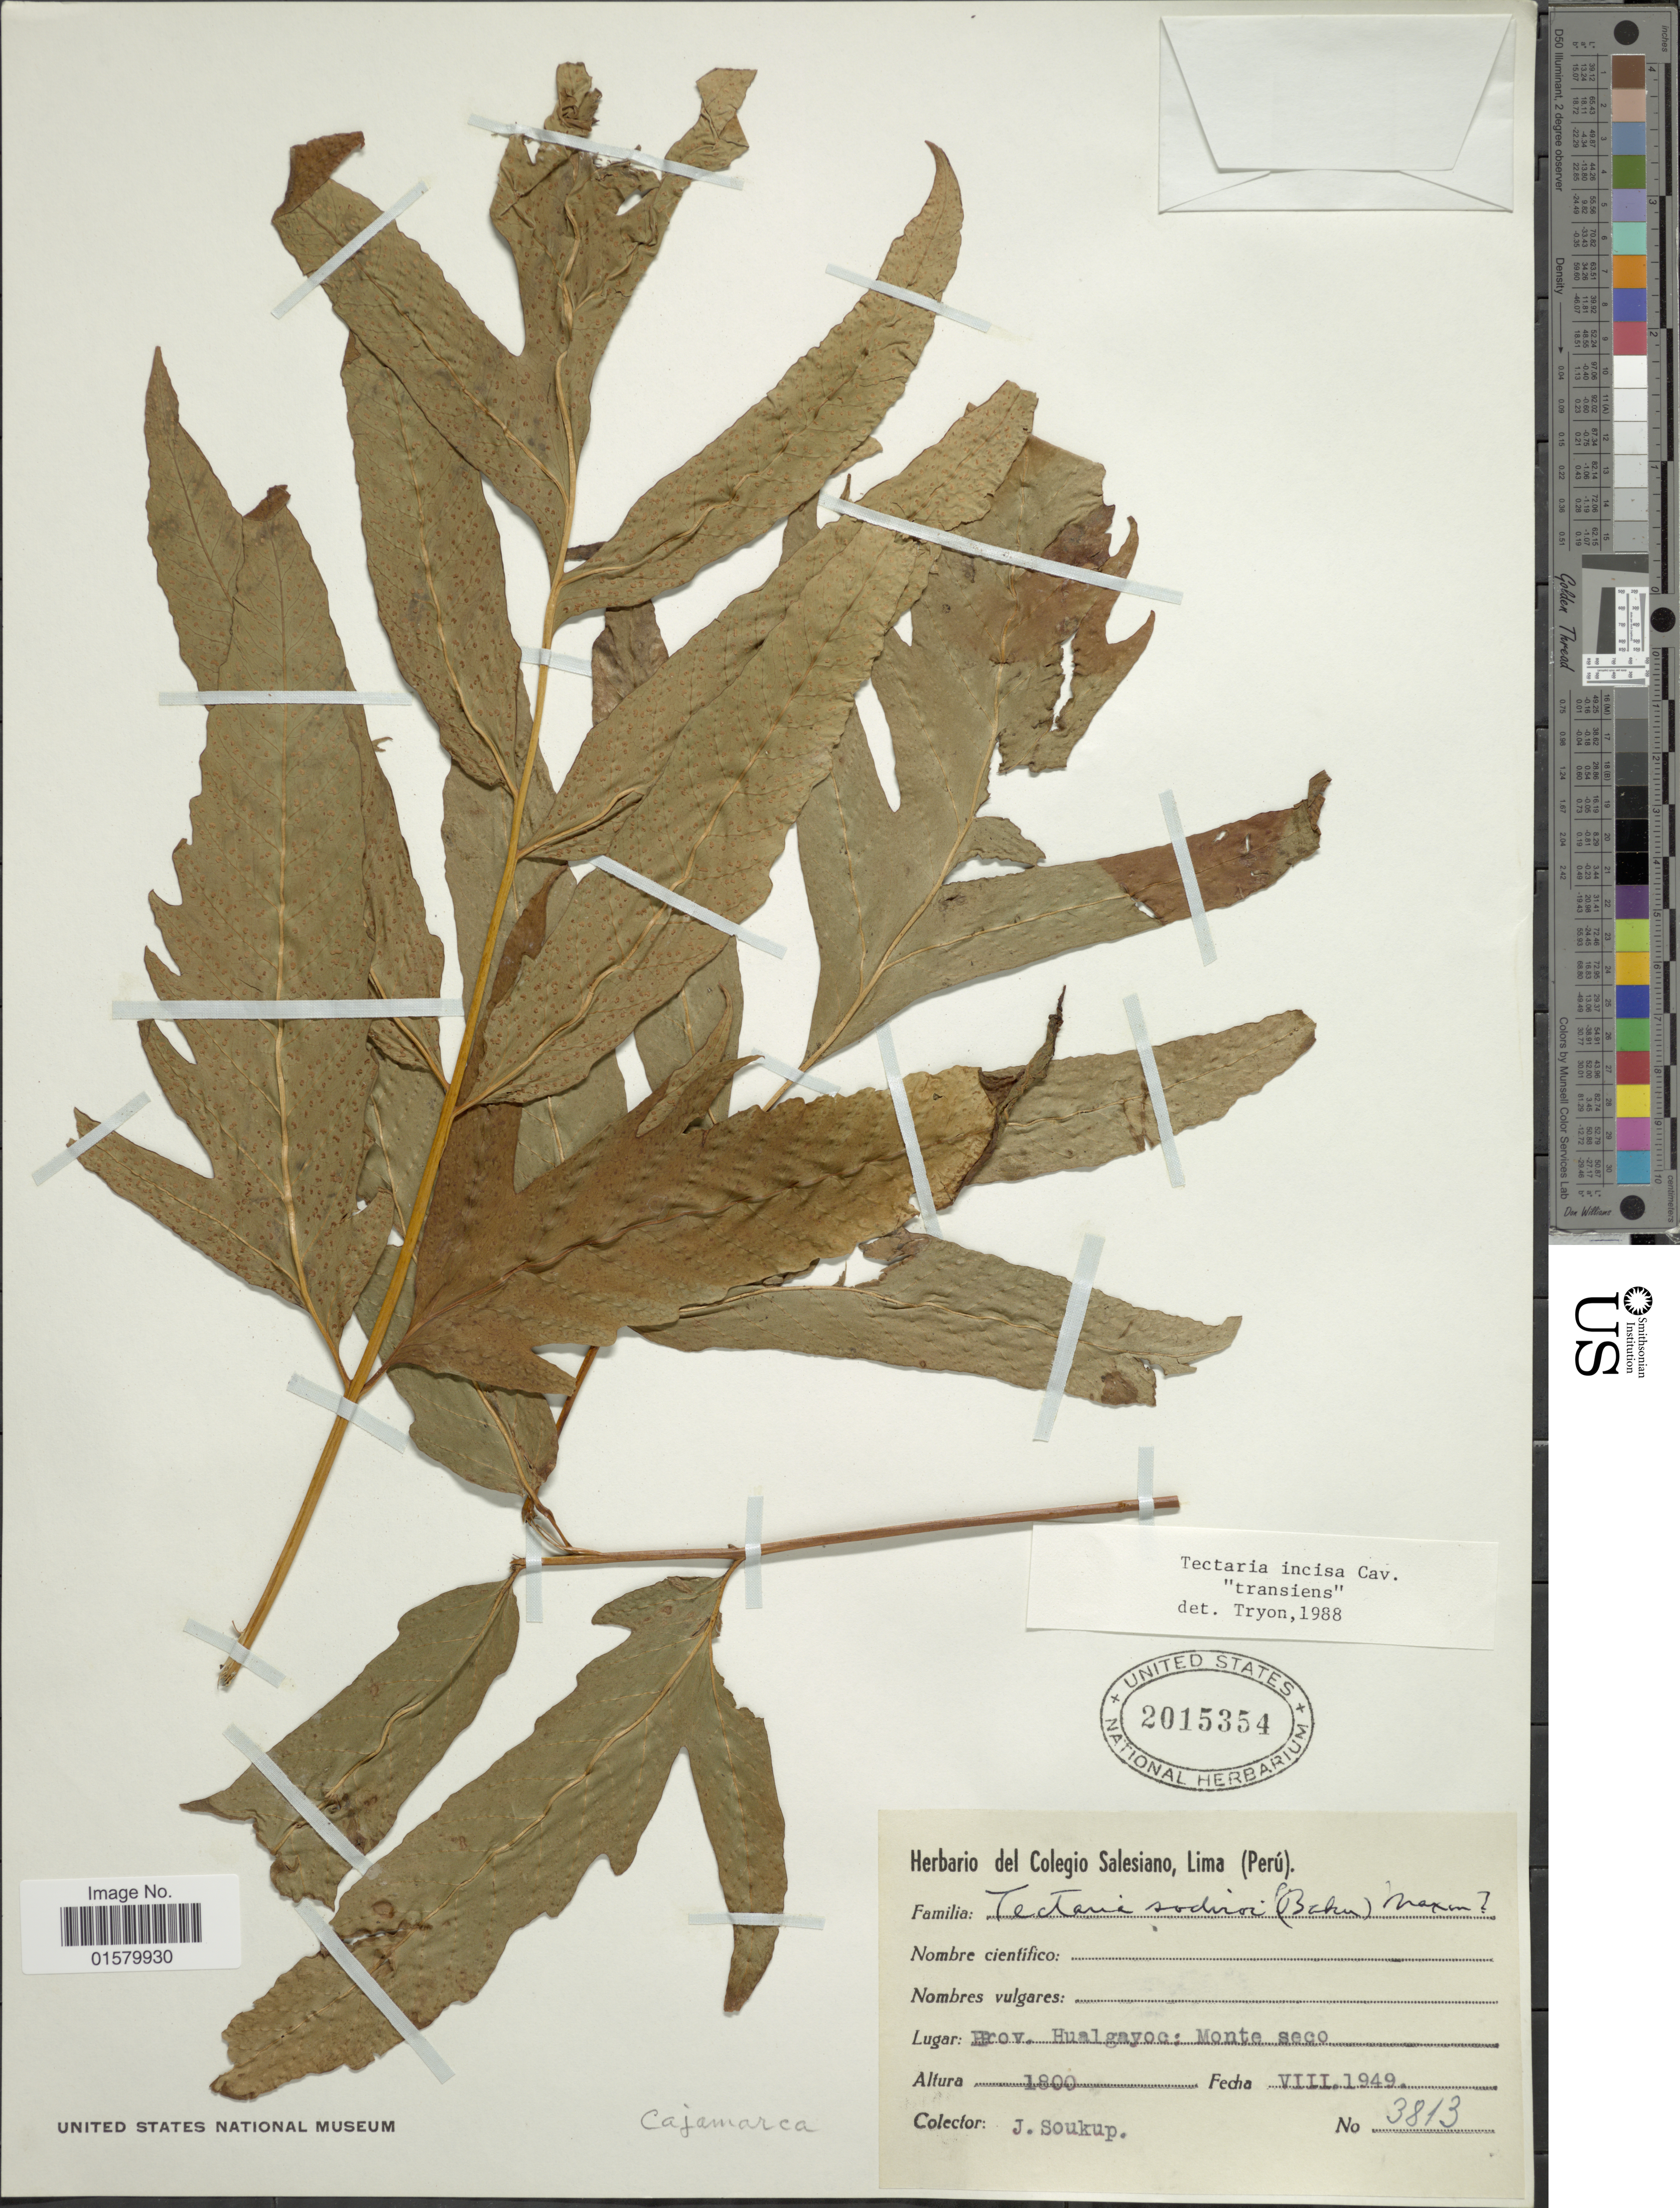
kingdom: Plantae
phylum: Tracheophyta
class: Polypodiopsida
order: Polypodiales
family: Tectariaceae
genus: Tectaria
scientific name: Tectaria transiens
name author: (C.V. Morton) A.R. Sm.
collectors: J. Soukup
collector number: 3813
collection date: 1949-08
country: Peru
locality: Prov. Hualgayoc: Monte Seco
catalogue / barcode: US 2015354